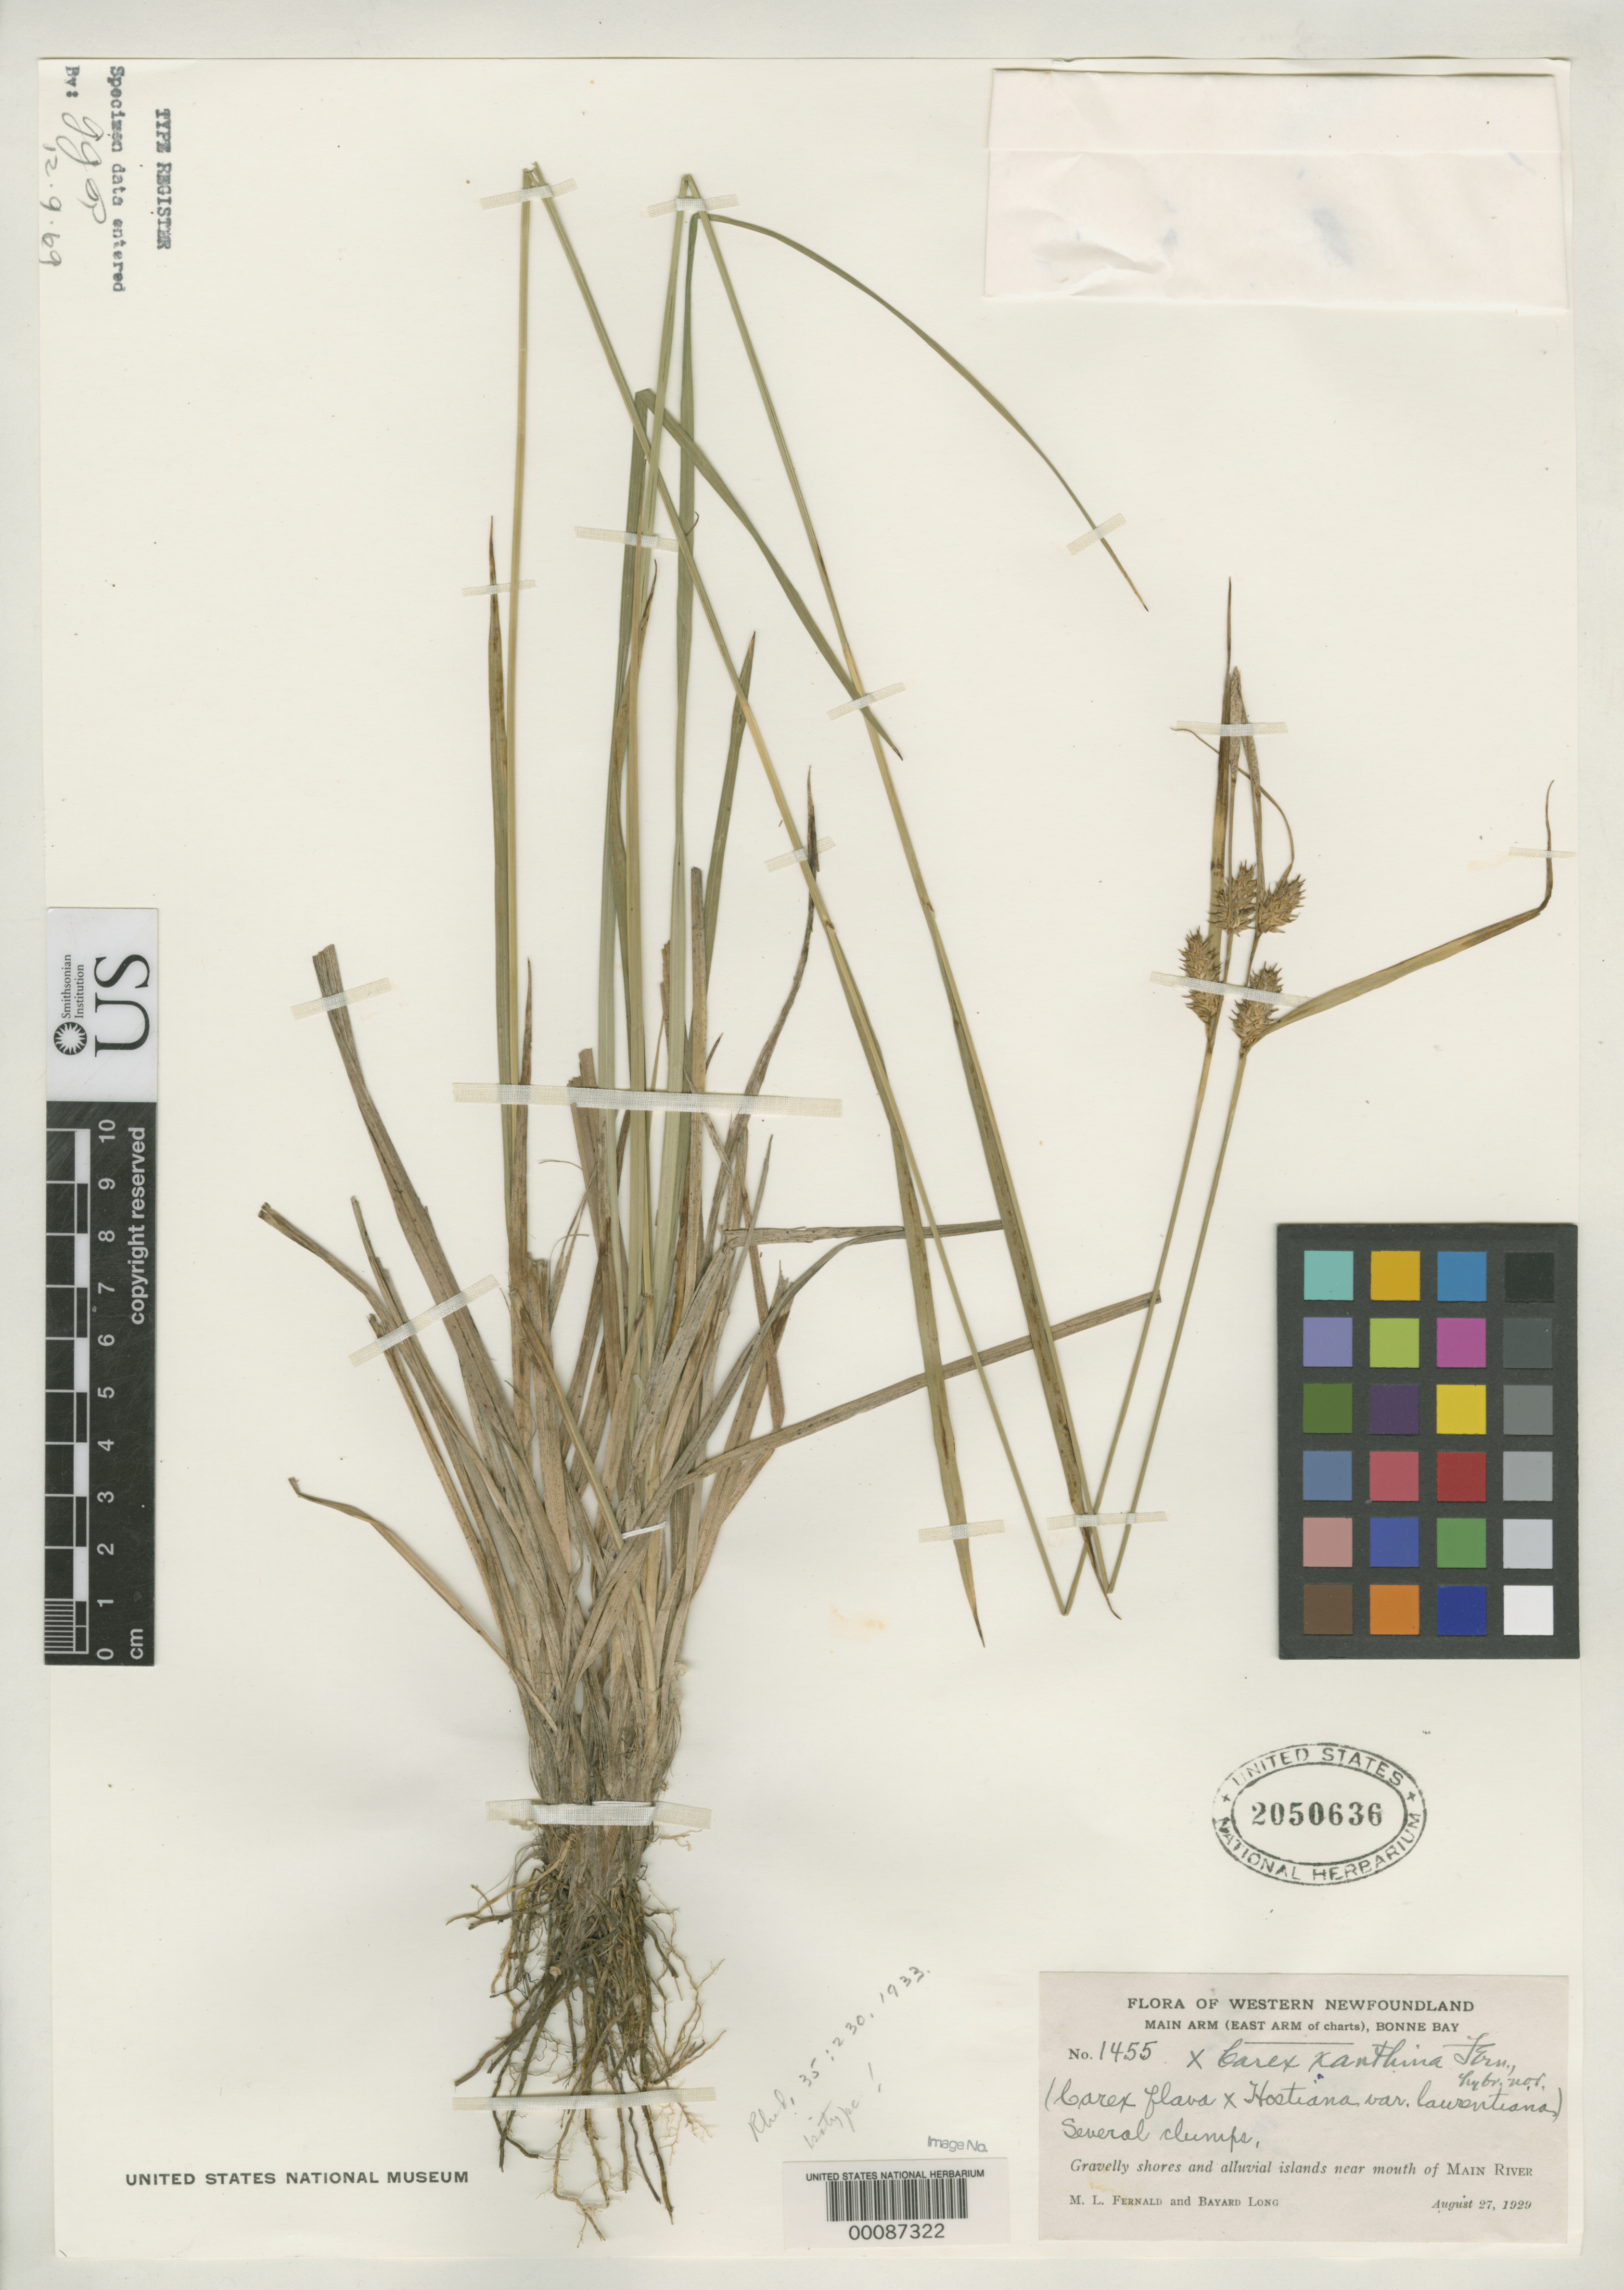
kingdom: Plantae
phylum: Tracheophyta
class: Liliopsida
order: Poales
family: Cyperaceae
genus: Carex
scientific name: Carex x xanthina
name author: Fernald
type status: Isotype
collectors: M. L. Fernald & B. H. Long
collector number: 1455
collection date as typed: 27 Apr 1929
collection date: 1929-04-27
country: Canada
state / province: Newfoundland and Labrador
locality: Bonne Bay, islands near mouth of main river.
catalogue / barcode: US 2050636